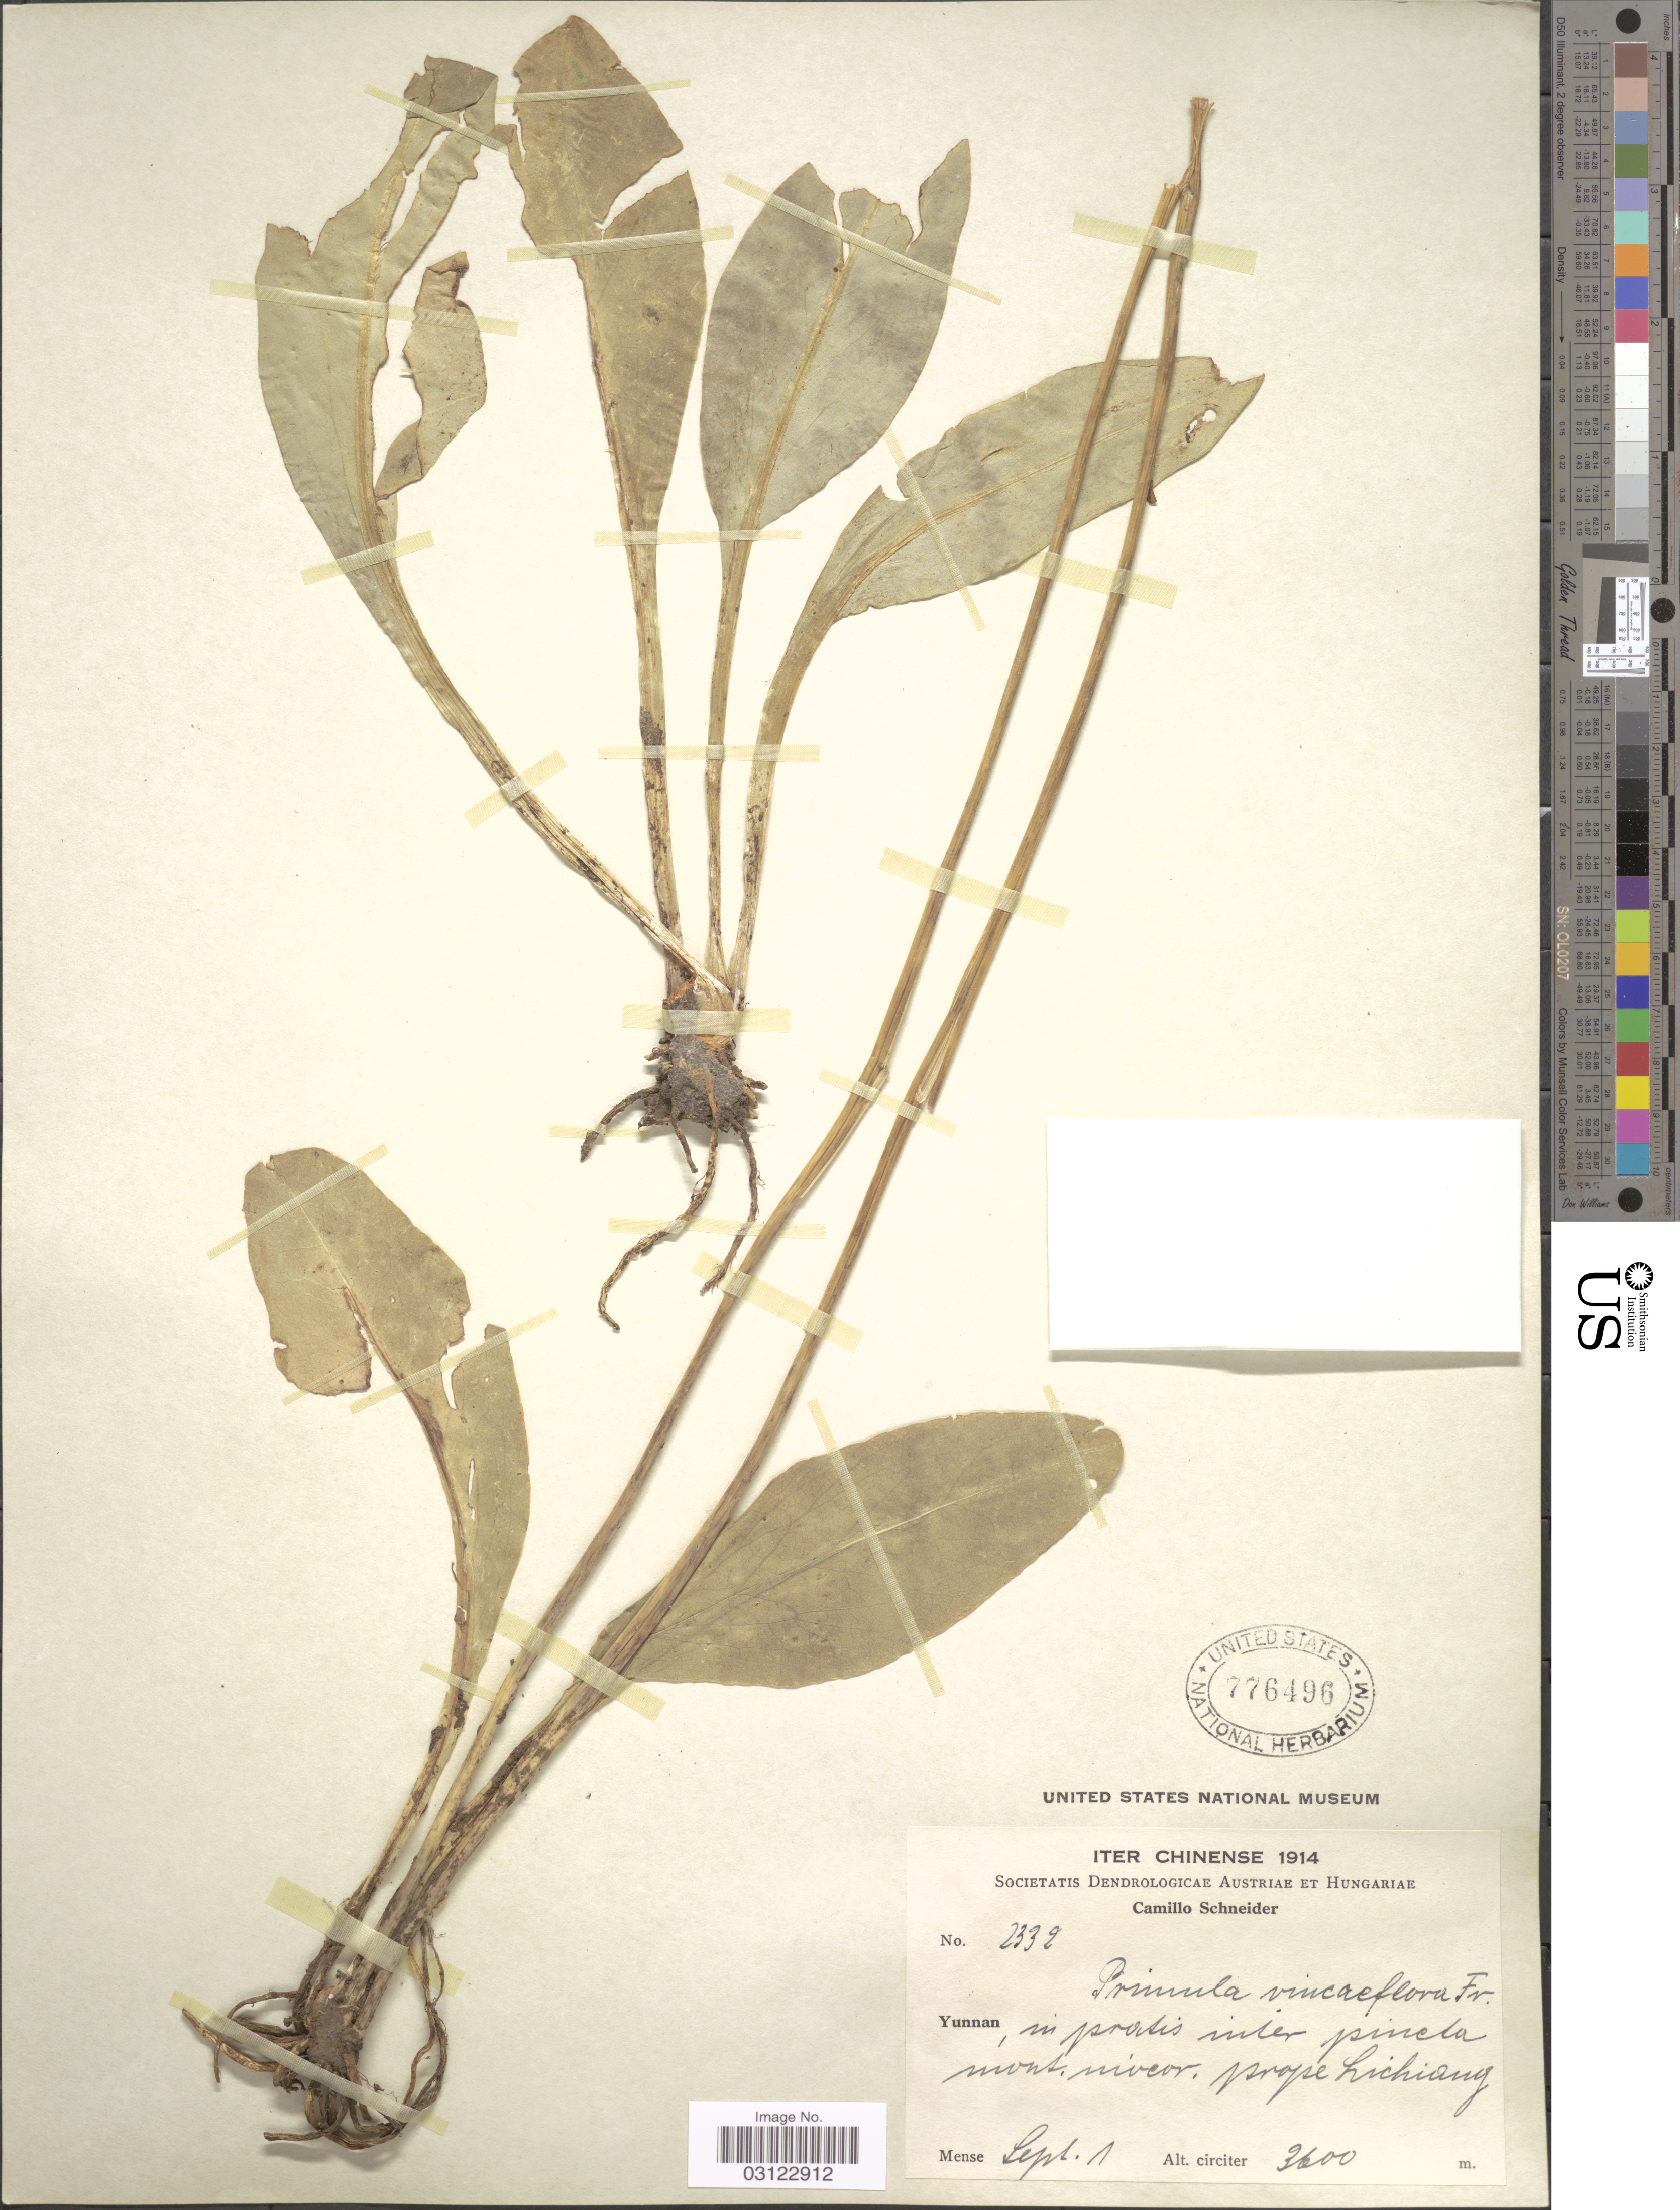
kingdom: Plantae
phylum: Tracheophyta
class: Magnoliopsida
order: Ericales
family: Primulaceae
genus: Omphalogramma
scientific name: Omphalogramma vinciflorum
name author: (Franch.) Franch.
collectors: C. K. Schneider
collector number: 2332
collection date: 1914-09-11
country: China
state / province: Yunnan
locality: In pratis inter pincta mont. niveor, prope Lichiang.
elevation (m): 3600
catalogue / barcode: US 776496